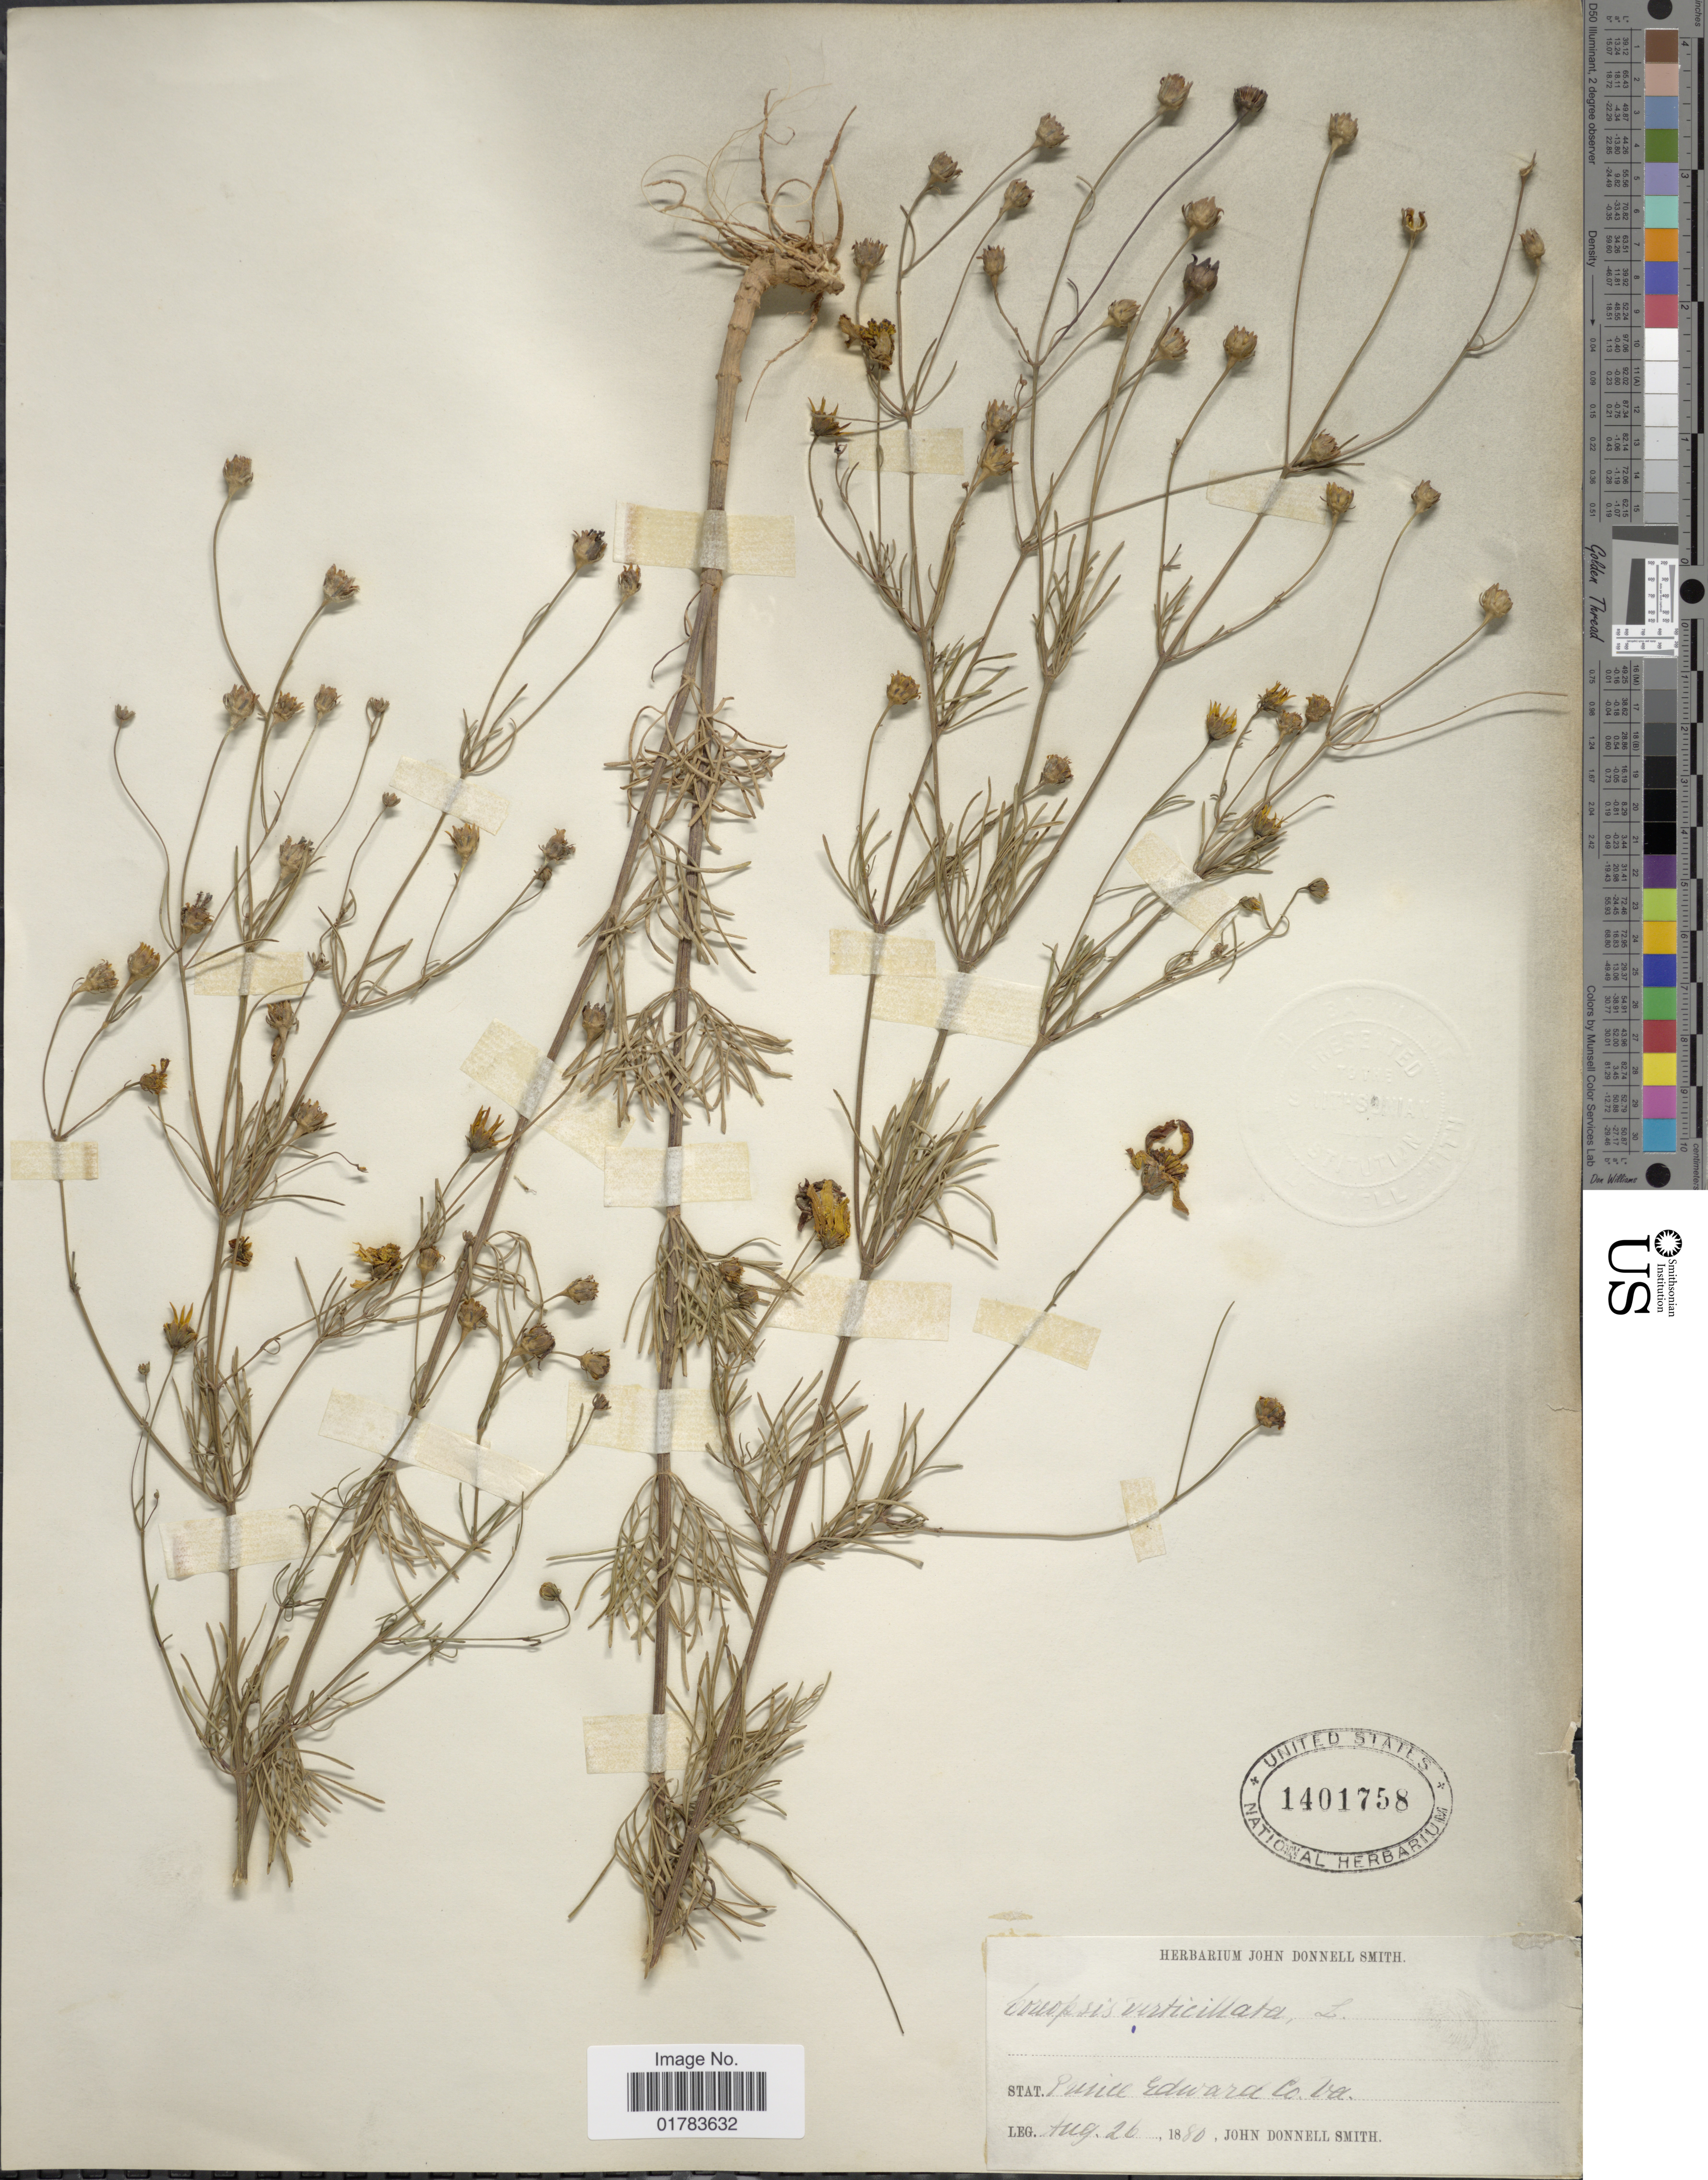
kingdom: Plantae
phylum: Tracheophyta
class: Magnoliopsida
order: Asterales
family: Asteraceae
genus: Coreopsis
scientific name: Coreopsis verticillata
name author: L.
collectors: J. Donnell Smith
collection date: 1880-08-26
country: United States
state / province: Virginia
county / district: Prince Edward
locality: Prince Edward Co., Va.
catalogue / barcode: US 1401758